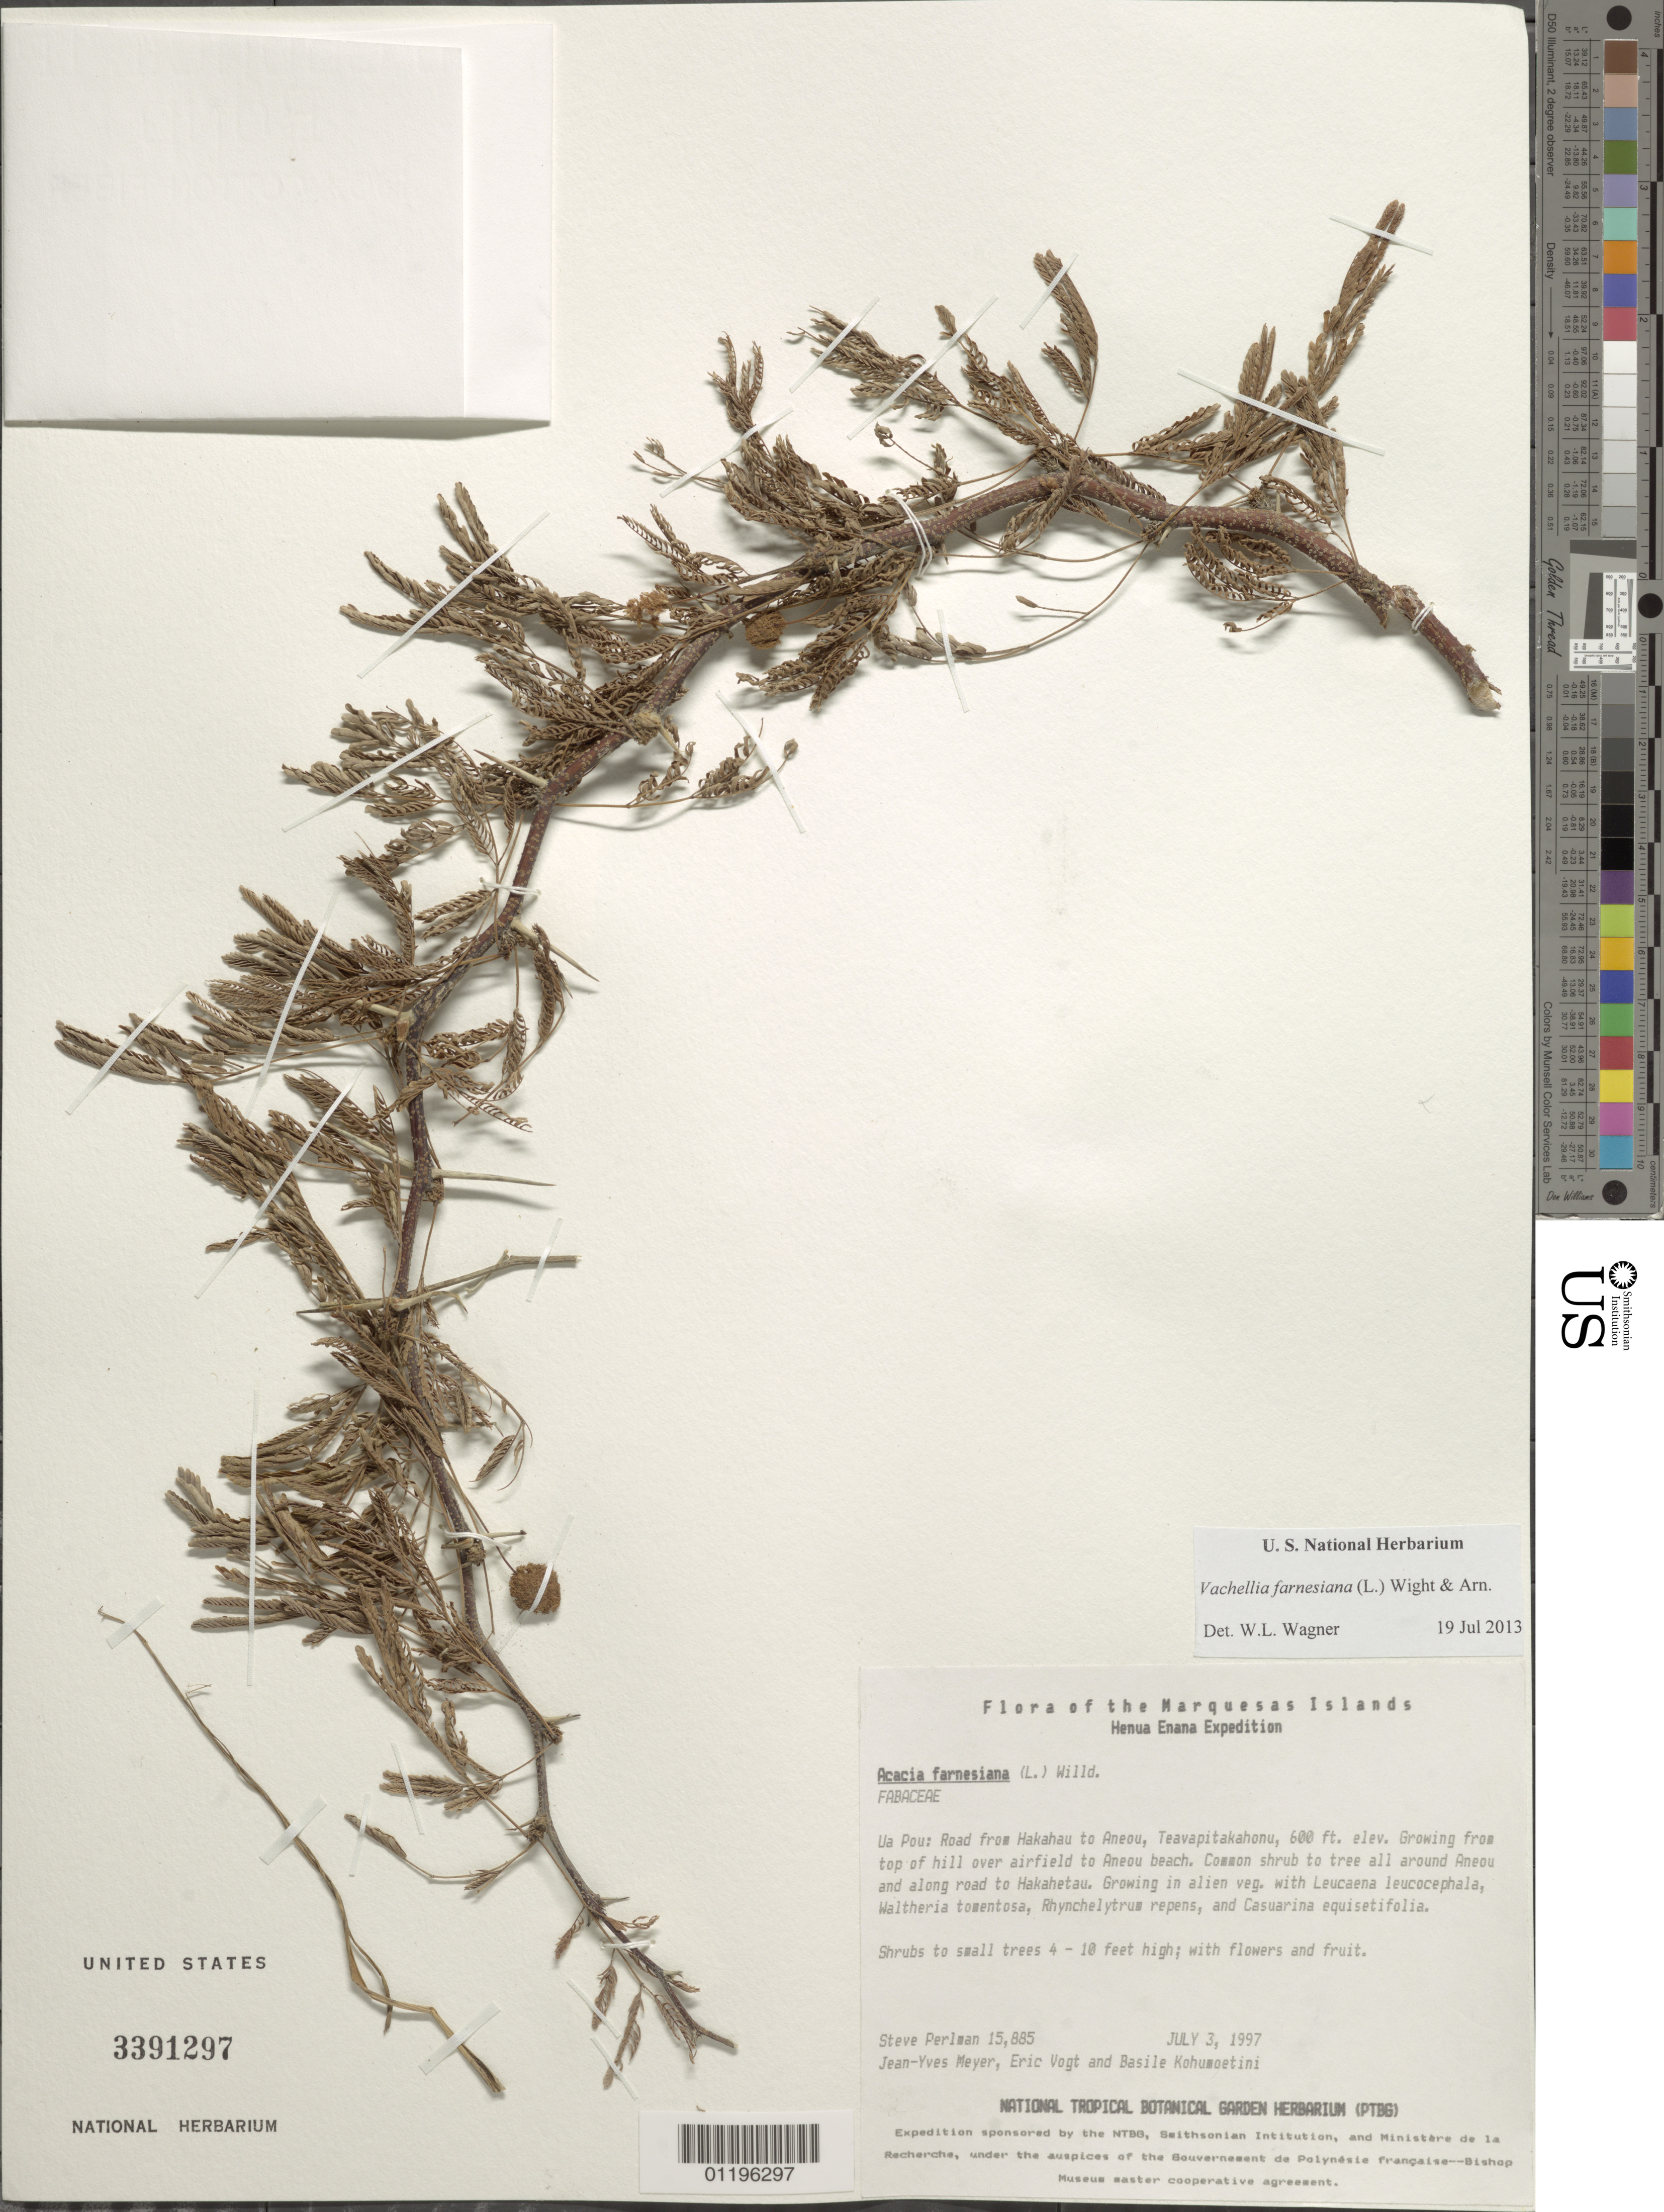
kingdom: Plantae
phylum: Tracheophyta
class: Magnoliopsida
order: Fabales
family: Fabaceae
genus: Vachellia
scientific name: Vachellia farnesiana var. farnesiana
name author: (L.) Wight & Arn.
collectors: S. P. Perlman, J.-Y. Meyer, E. Vogt & B. Kohumoetini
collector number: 15885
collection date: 1997-07-03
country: French Polynesia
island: Ua Pou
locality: Road from Hakahau to Aneou, Teavapitakahonu, from top of hill over airfield to Aneou beach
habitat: Growing in Alien veg.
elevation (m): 183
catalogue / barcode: US 3391297